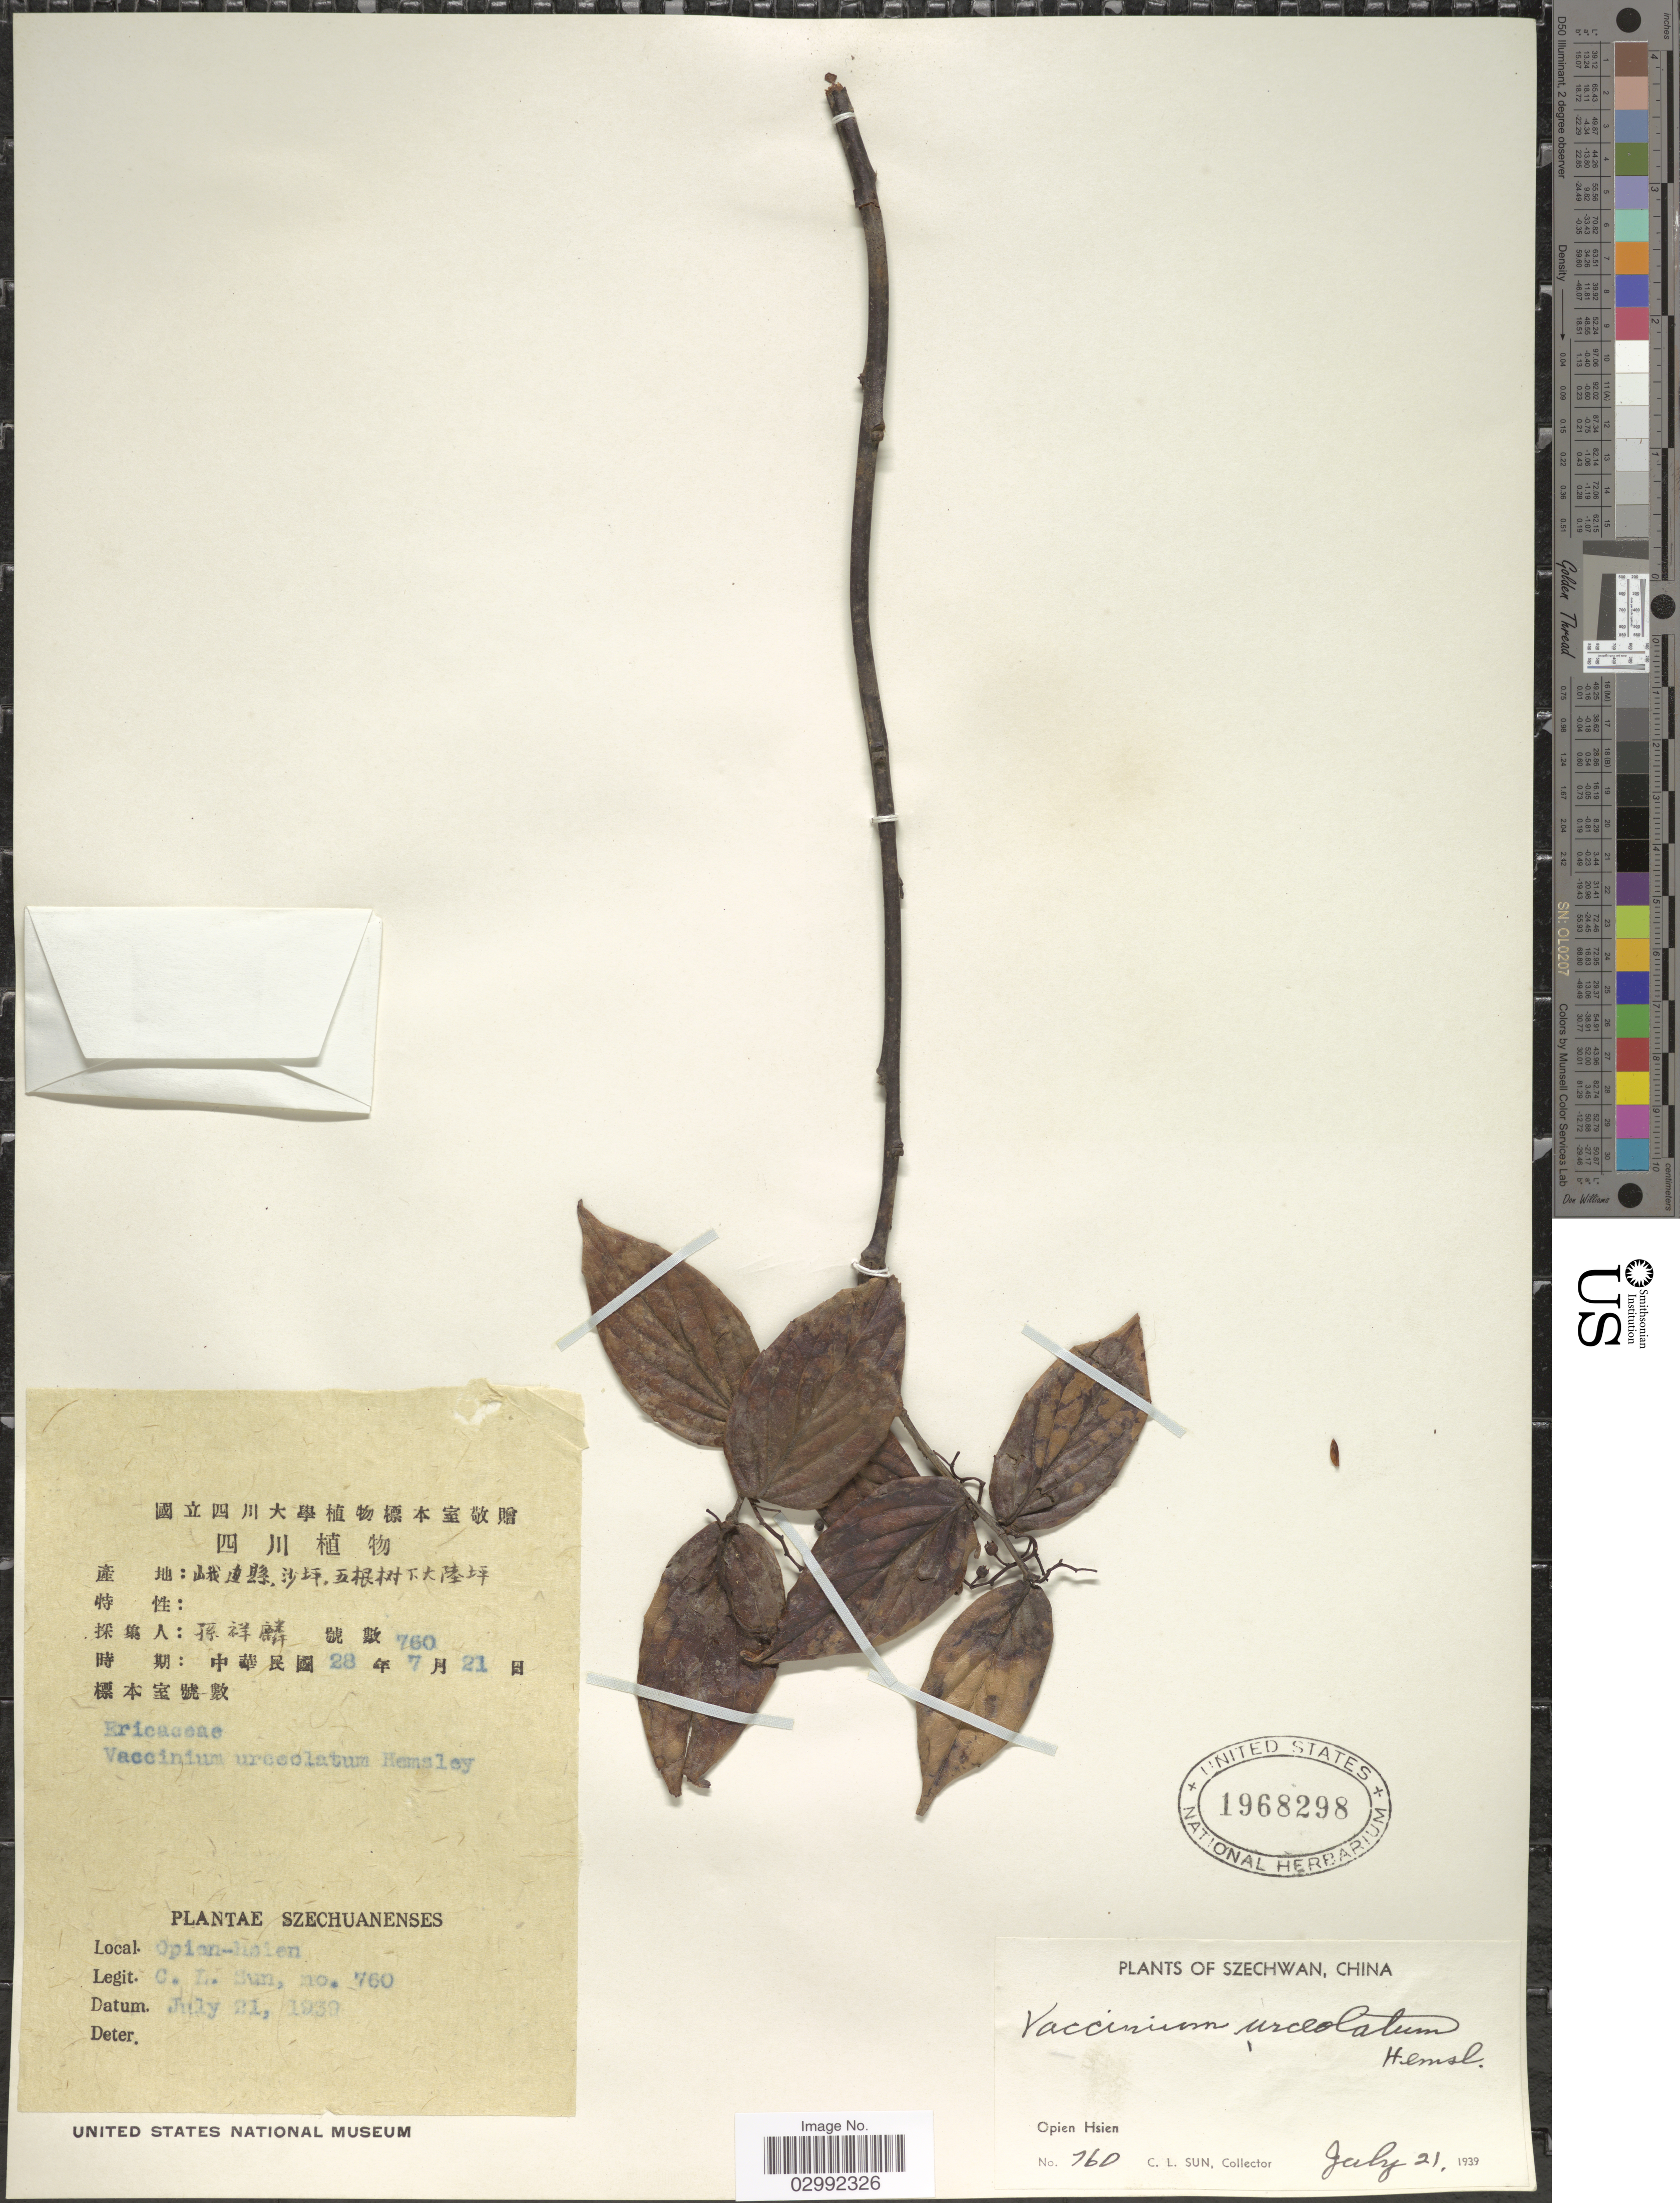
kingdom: Plantae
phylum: Tracheophyta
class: Magnoliopsida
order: Ericales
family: Ericaceae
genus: Vaccinium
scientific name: Vaccinium urceolatum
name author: Hemsl.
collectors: C. Sun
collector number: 760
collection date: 1939-07-21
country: China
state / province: Sichuan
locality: Szechwan. Opien Hsien.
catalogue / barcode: US 1968298